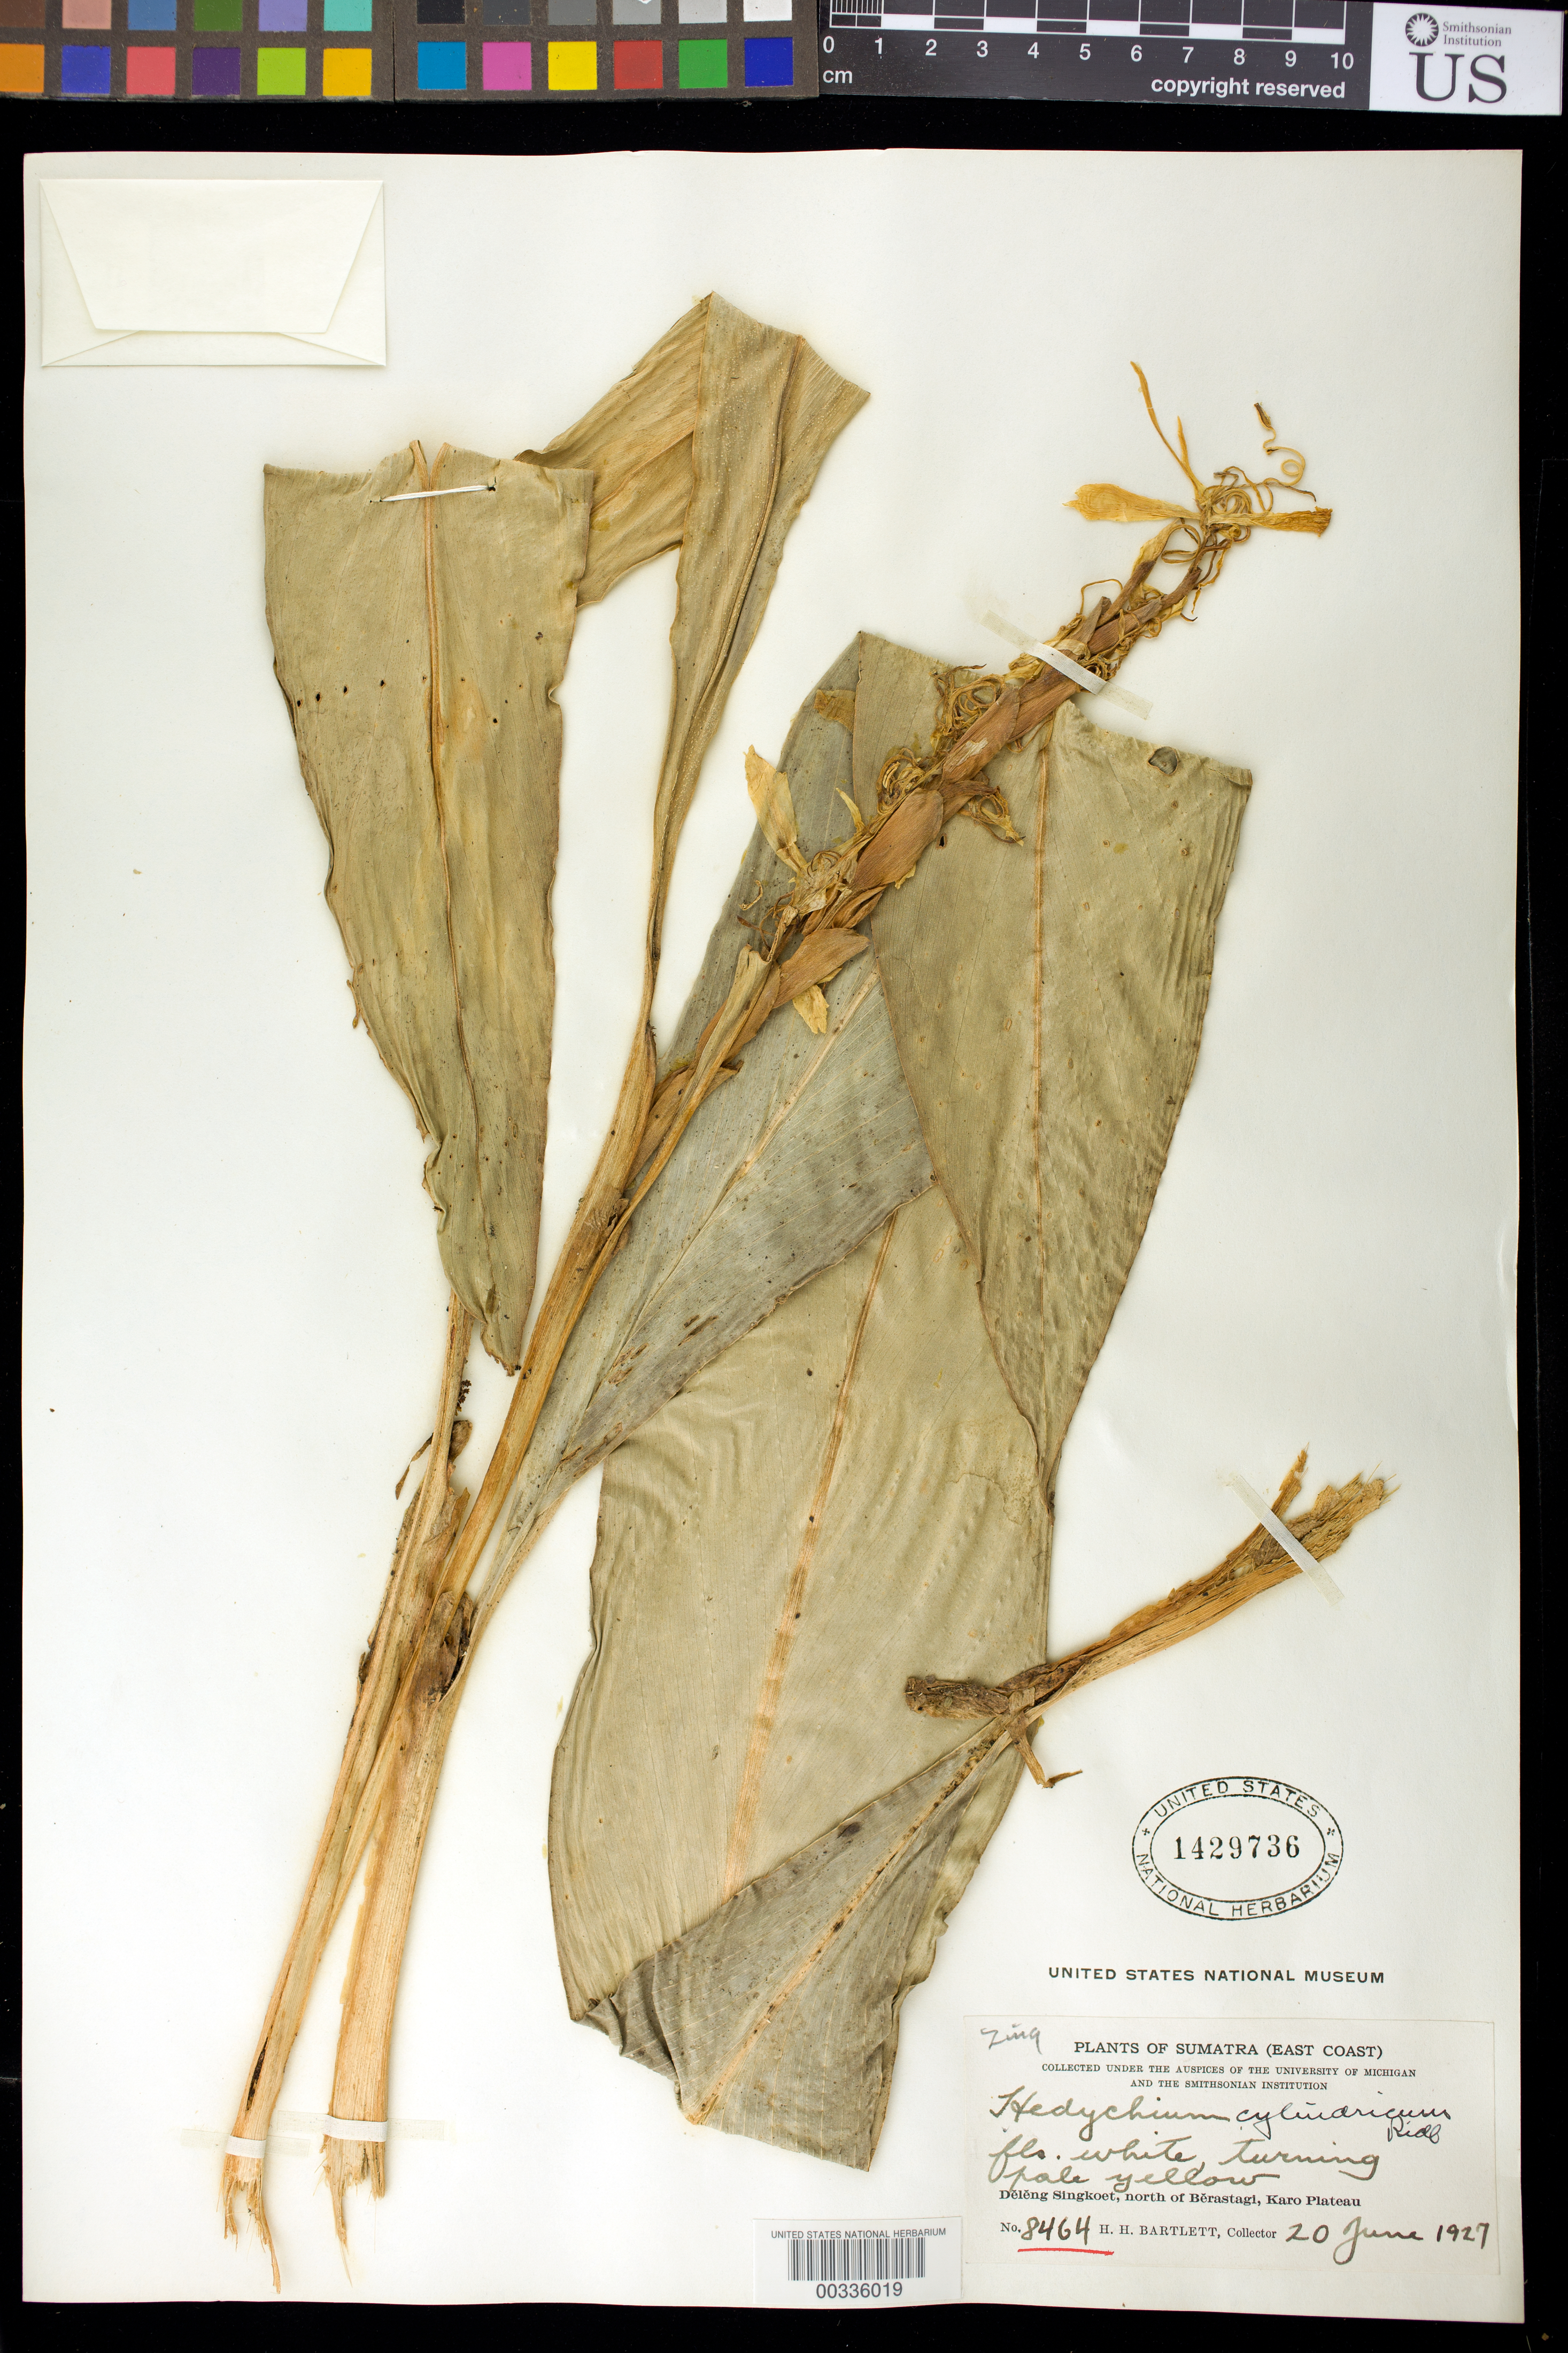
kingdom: Plantae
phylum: Tracheophyta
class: Liliopsida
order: Zingiberales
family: Zingiberaceae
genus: Hedychium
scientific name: Hedychium cylindricum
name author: Ridl.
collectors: H. H. Bartlett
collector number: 8464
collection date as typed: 20 Jun 1927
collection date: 1927-06-20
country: Indonesia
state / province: Sumatra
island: Sumatra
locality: Deleng Singkoet, N of Berastagi, Karo Plateau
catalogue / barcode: US 1429736